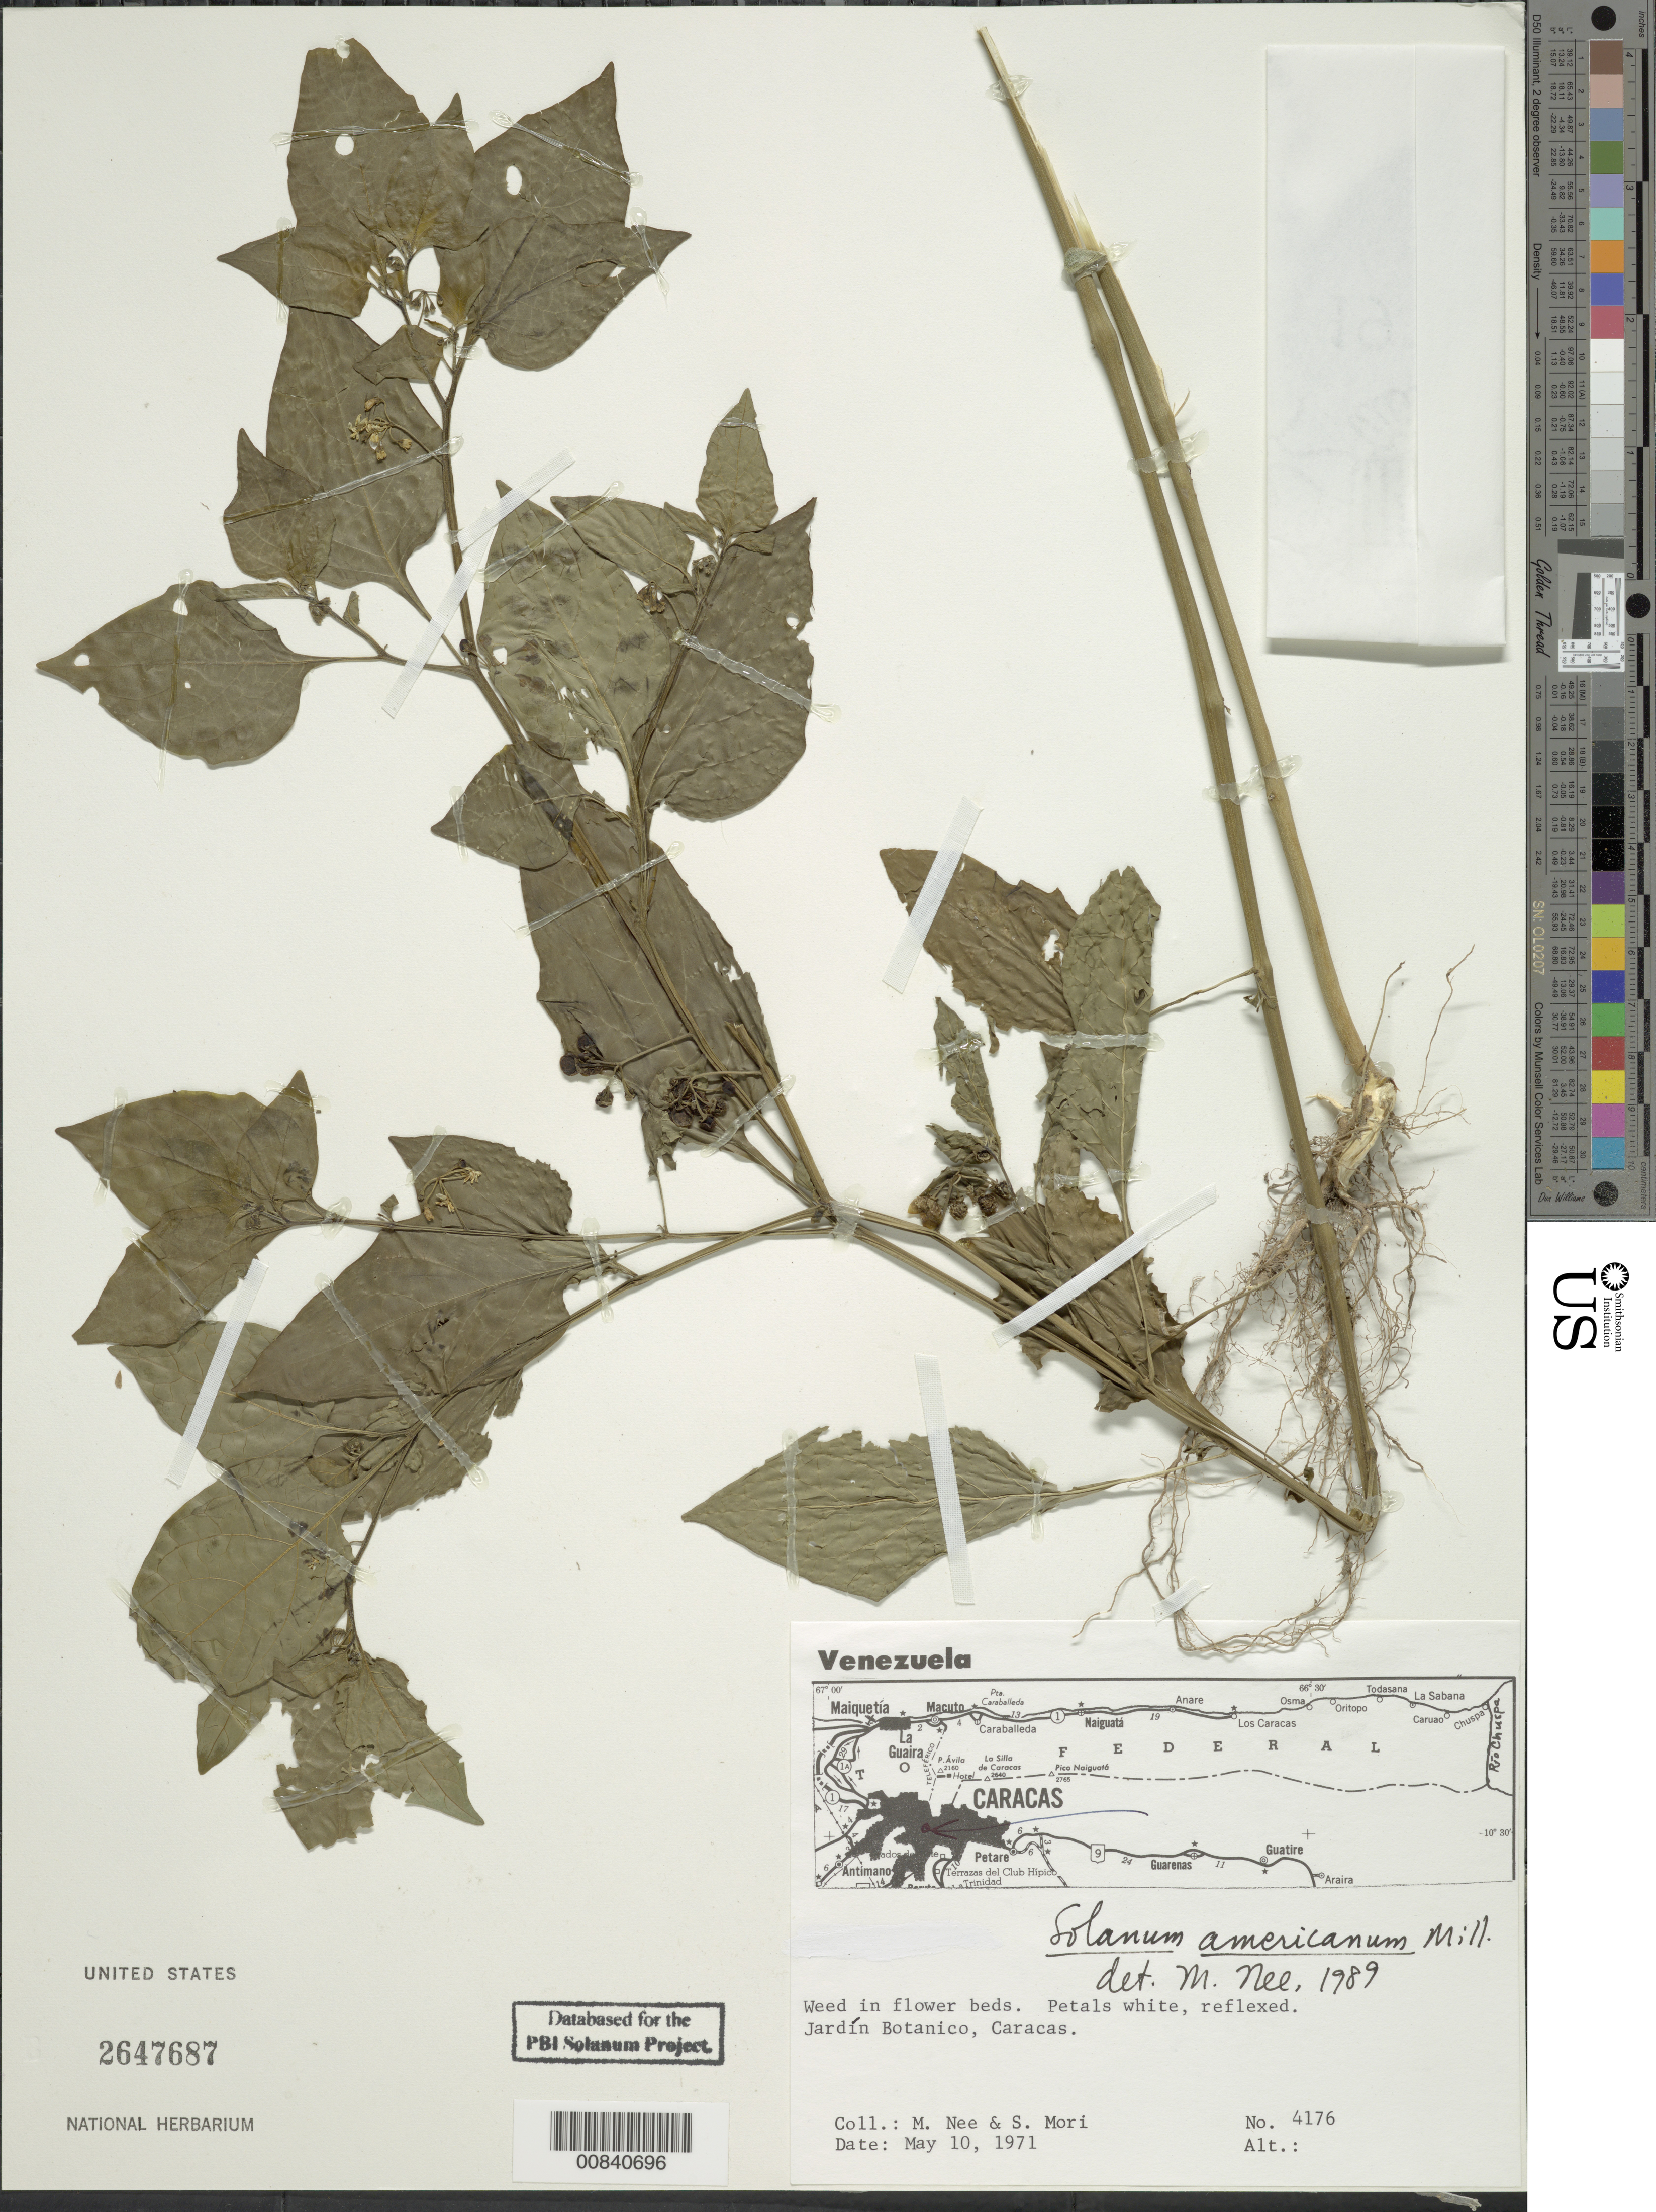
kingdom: Plantae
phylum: Tracheophyta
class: Magnoliopsida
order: Solanales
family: Solanaceae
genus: Solanum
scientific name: Solanum americanum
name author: Mill.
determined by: Nee, Michael H.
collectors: M. Nee & S. Mori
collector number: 4176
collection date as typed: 10 May 1971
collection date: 1971-05-10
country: Venezuela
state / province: Distrito Federal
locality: Jardin Botanico, Caracas.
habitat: Weed in flower beds.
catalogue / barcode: US 2647687